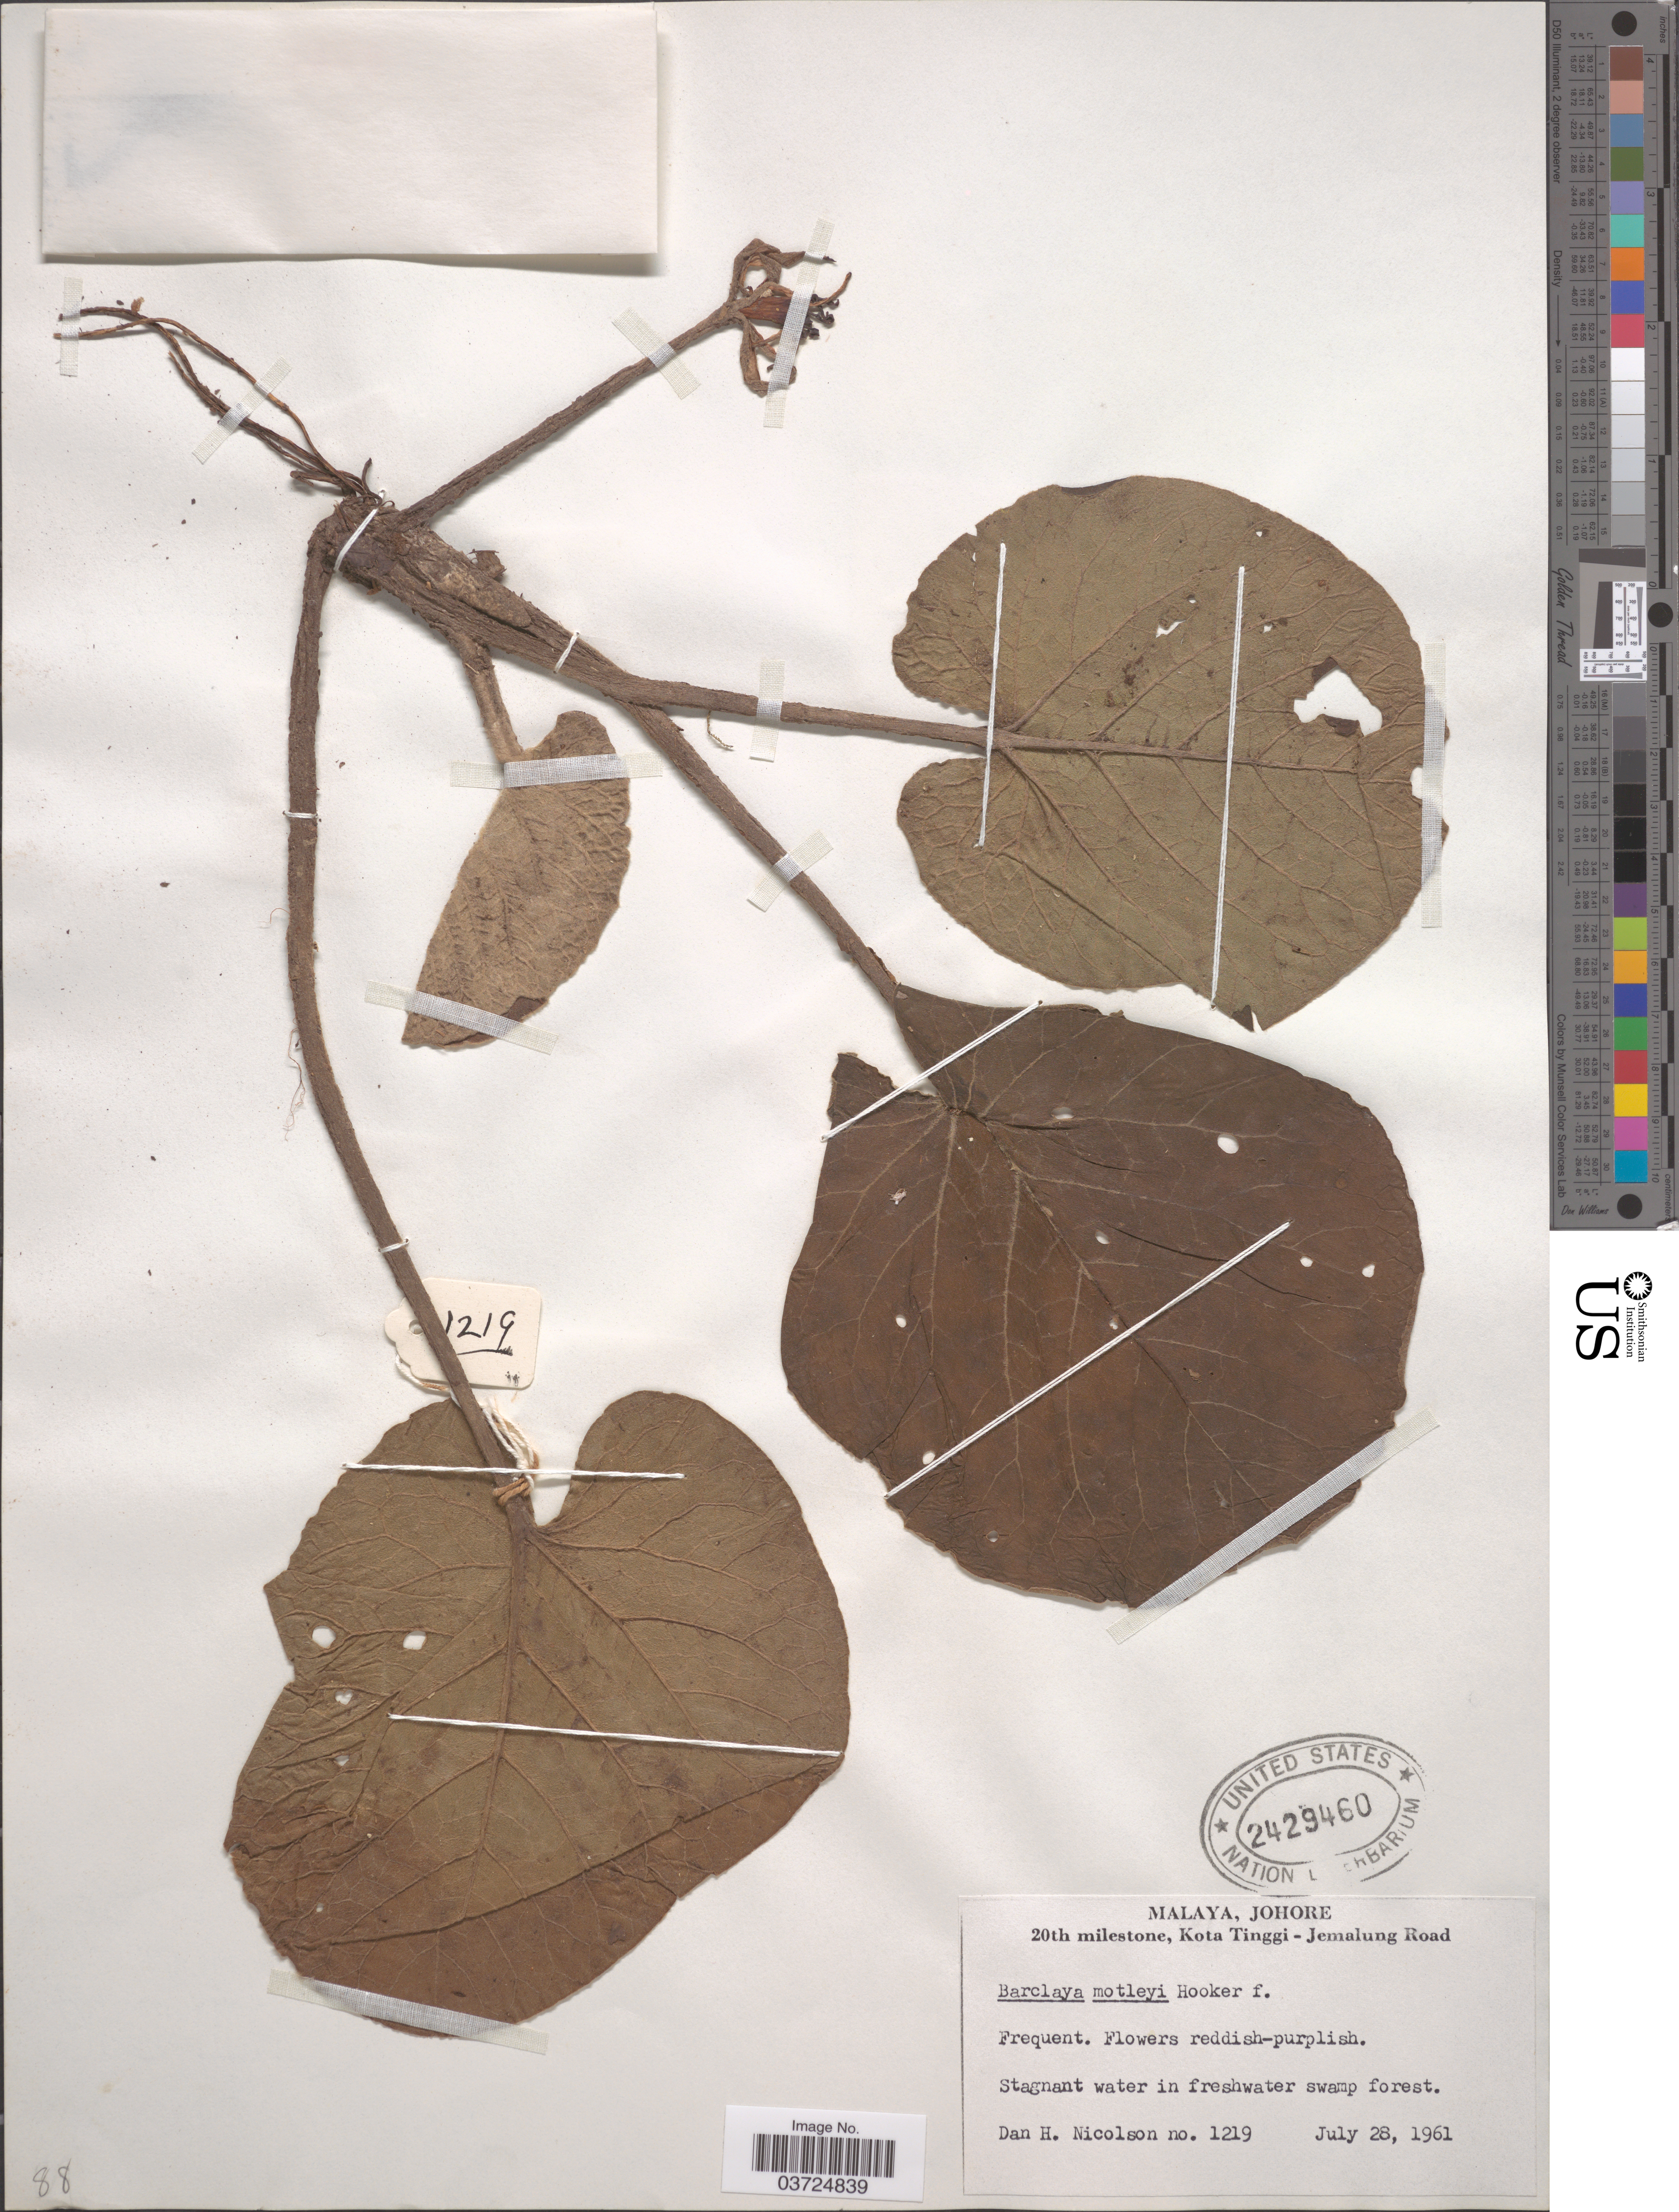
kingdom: Plantae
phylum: Tracheophyta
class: Magnoliopsida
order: Nymphaeales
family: Nymphaeaceae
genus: Barclaya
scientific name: Barclaya motleyi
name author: Hook. f.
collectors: D. H. Nicolson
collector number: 1219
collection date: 1961-07-28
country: Malaysia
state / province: Johor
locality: Johore. 20th milestone, Kota Tinggi - Jemalung Road.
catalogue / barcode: US 2429460